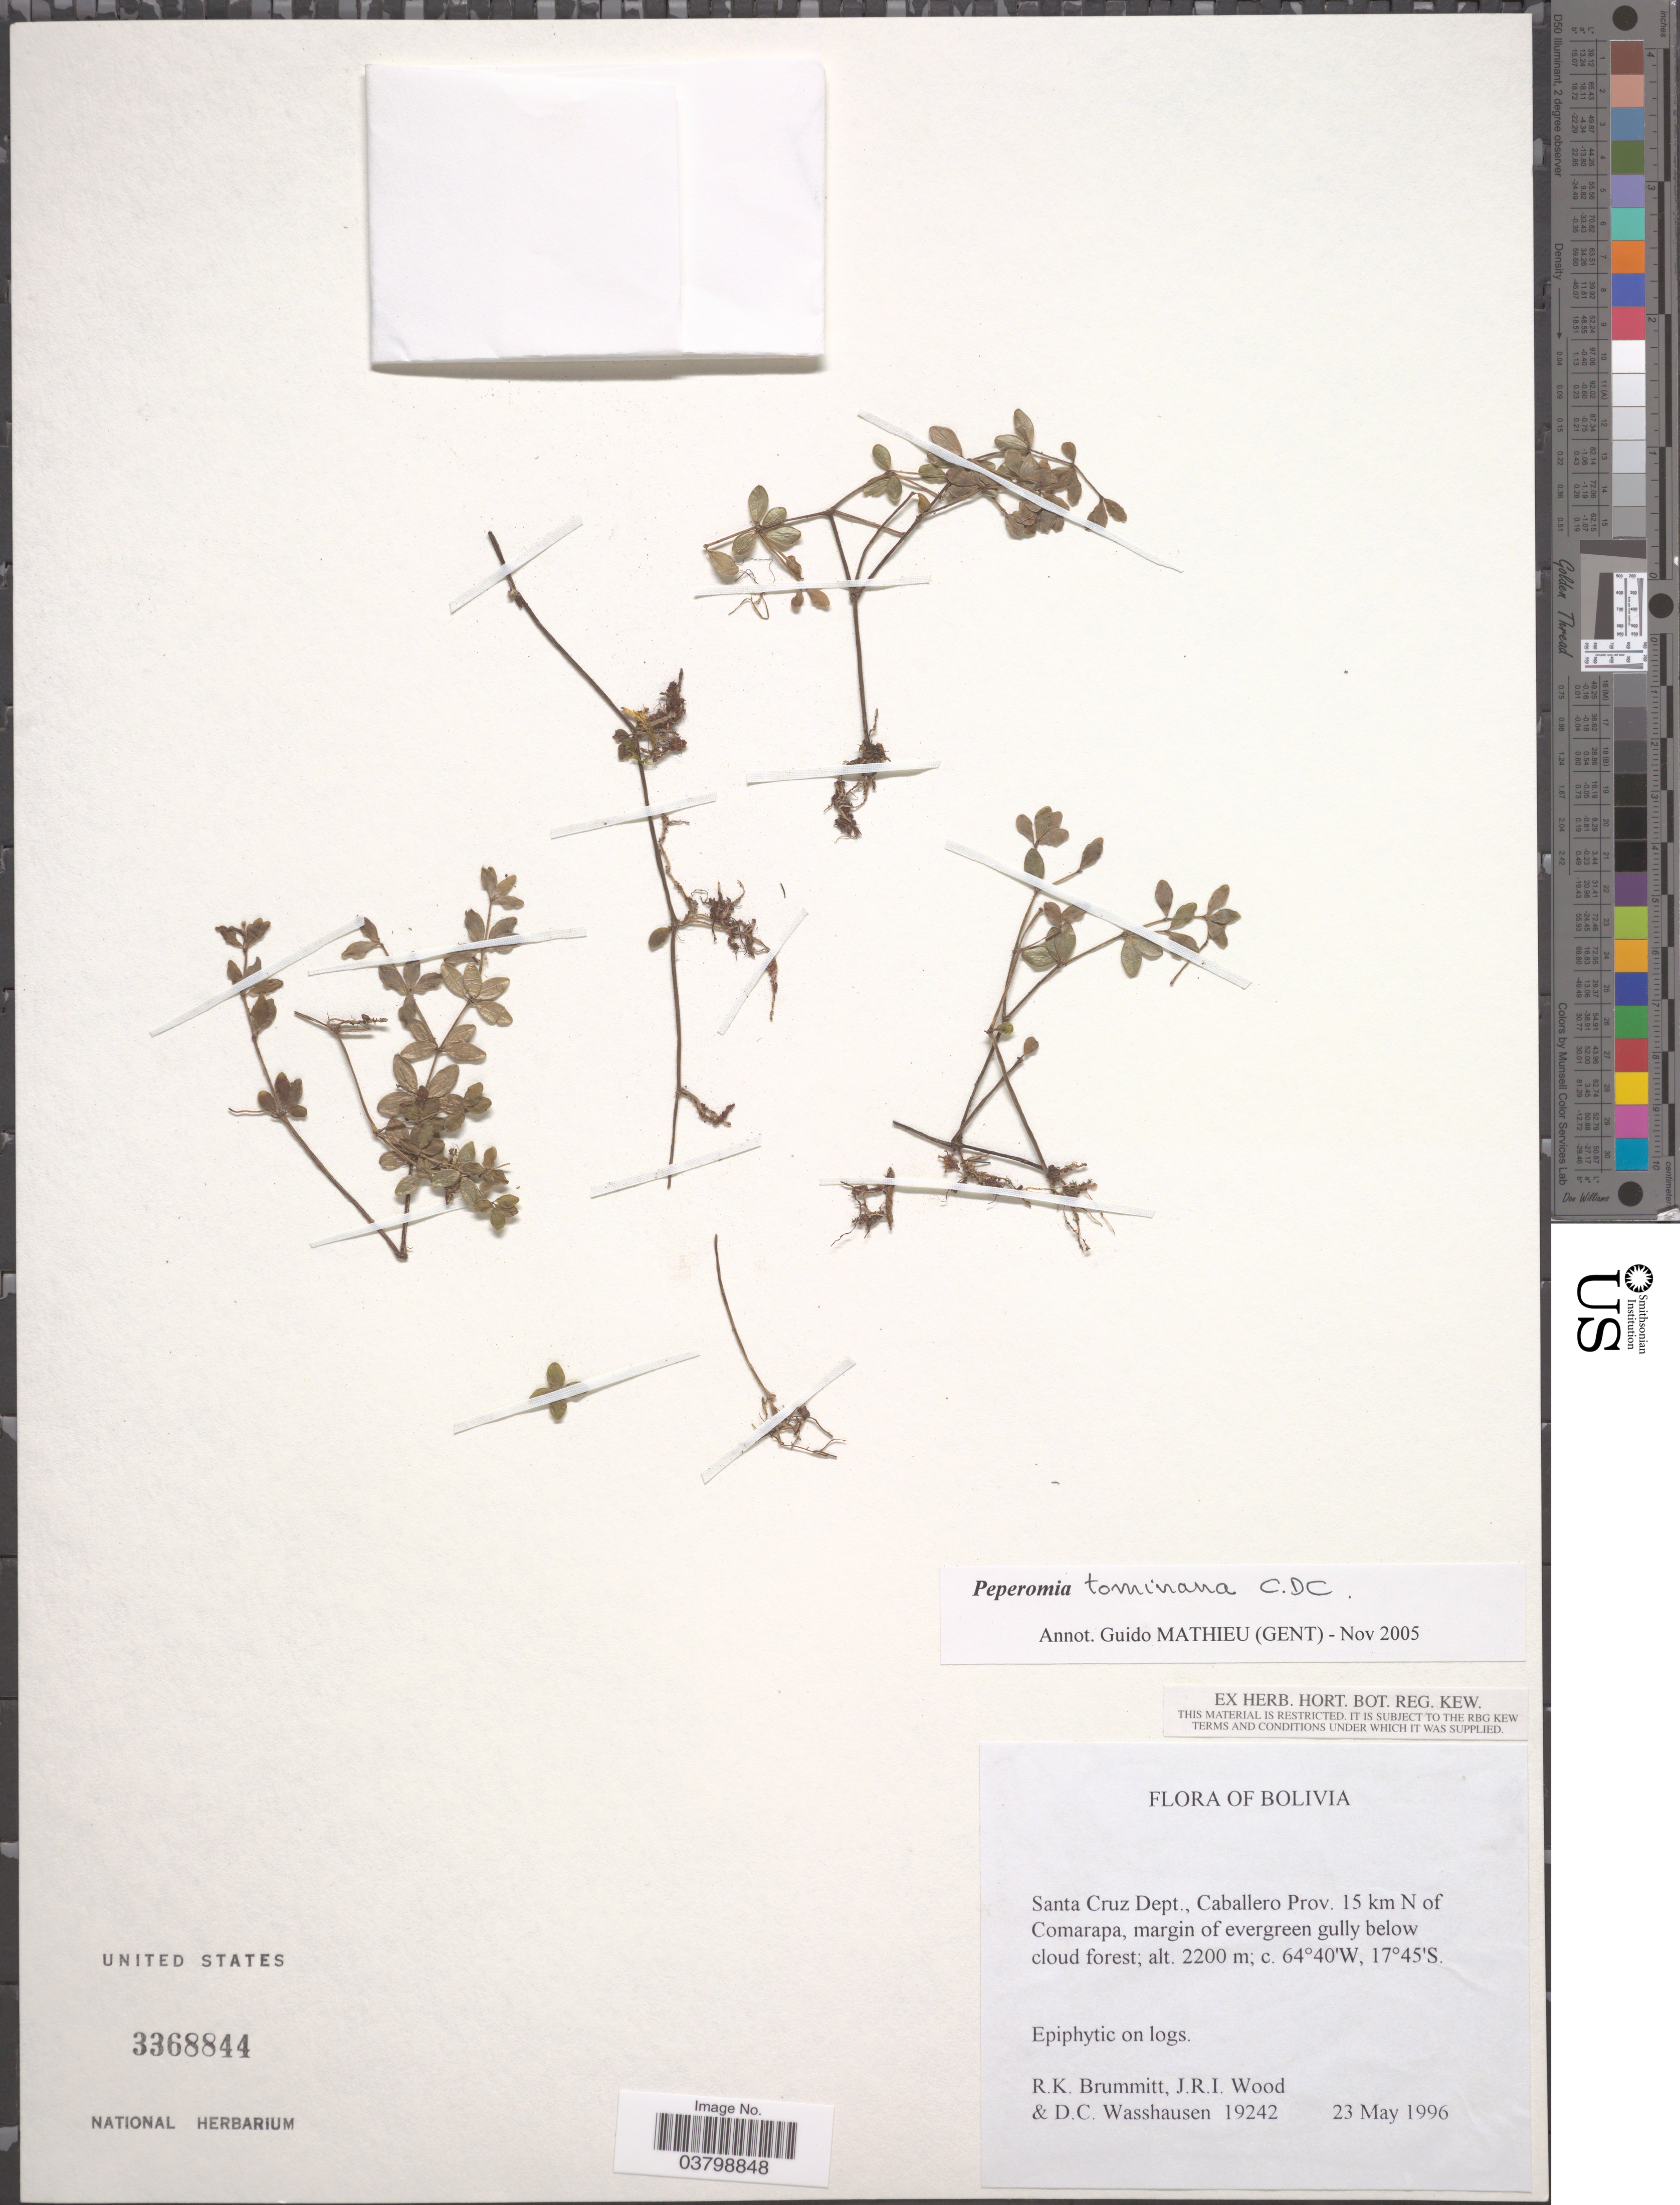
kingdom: Plantae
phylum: Tracheophyta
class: Magnoliopsida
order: Piperales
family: Piperaceae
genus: Peperomia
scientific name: Peperomia tominana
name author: C. DC.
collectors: R. K. Brummitt, J. R. I. Wood & D. C. Wasshausen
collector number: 19242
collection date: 1996-05-23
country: Bolivia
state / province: Santa Cruz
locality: Santa Cruz Dept., Caballero Prov. 15 km N of Comarapa.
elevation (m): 2200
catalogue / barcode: US 3368844